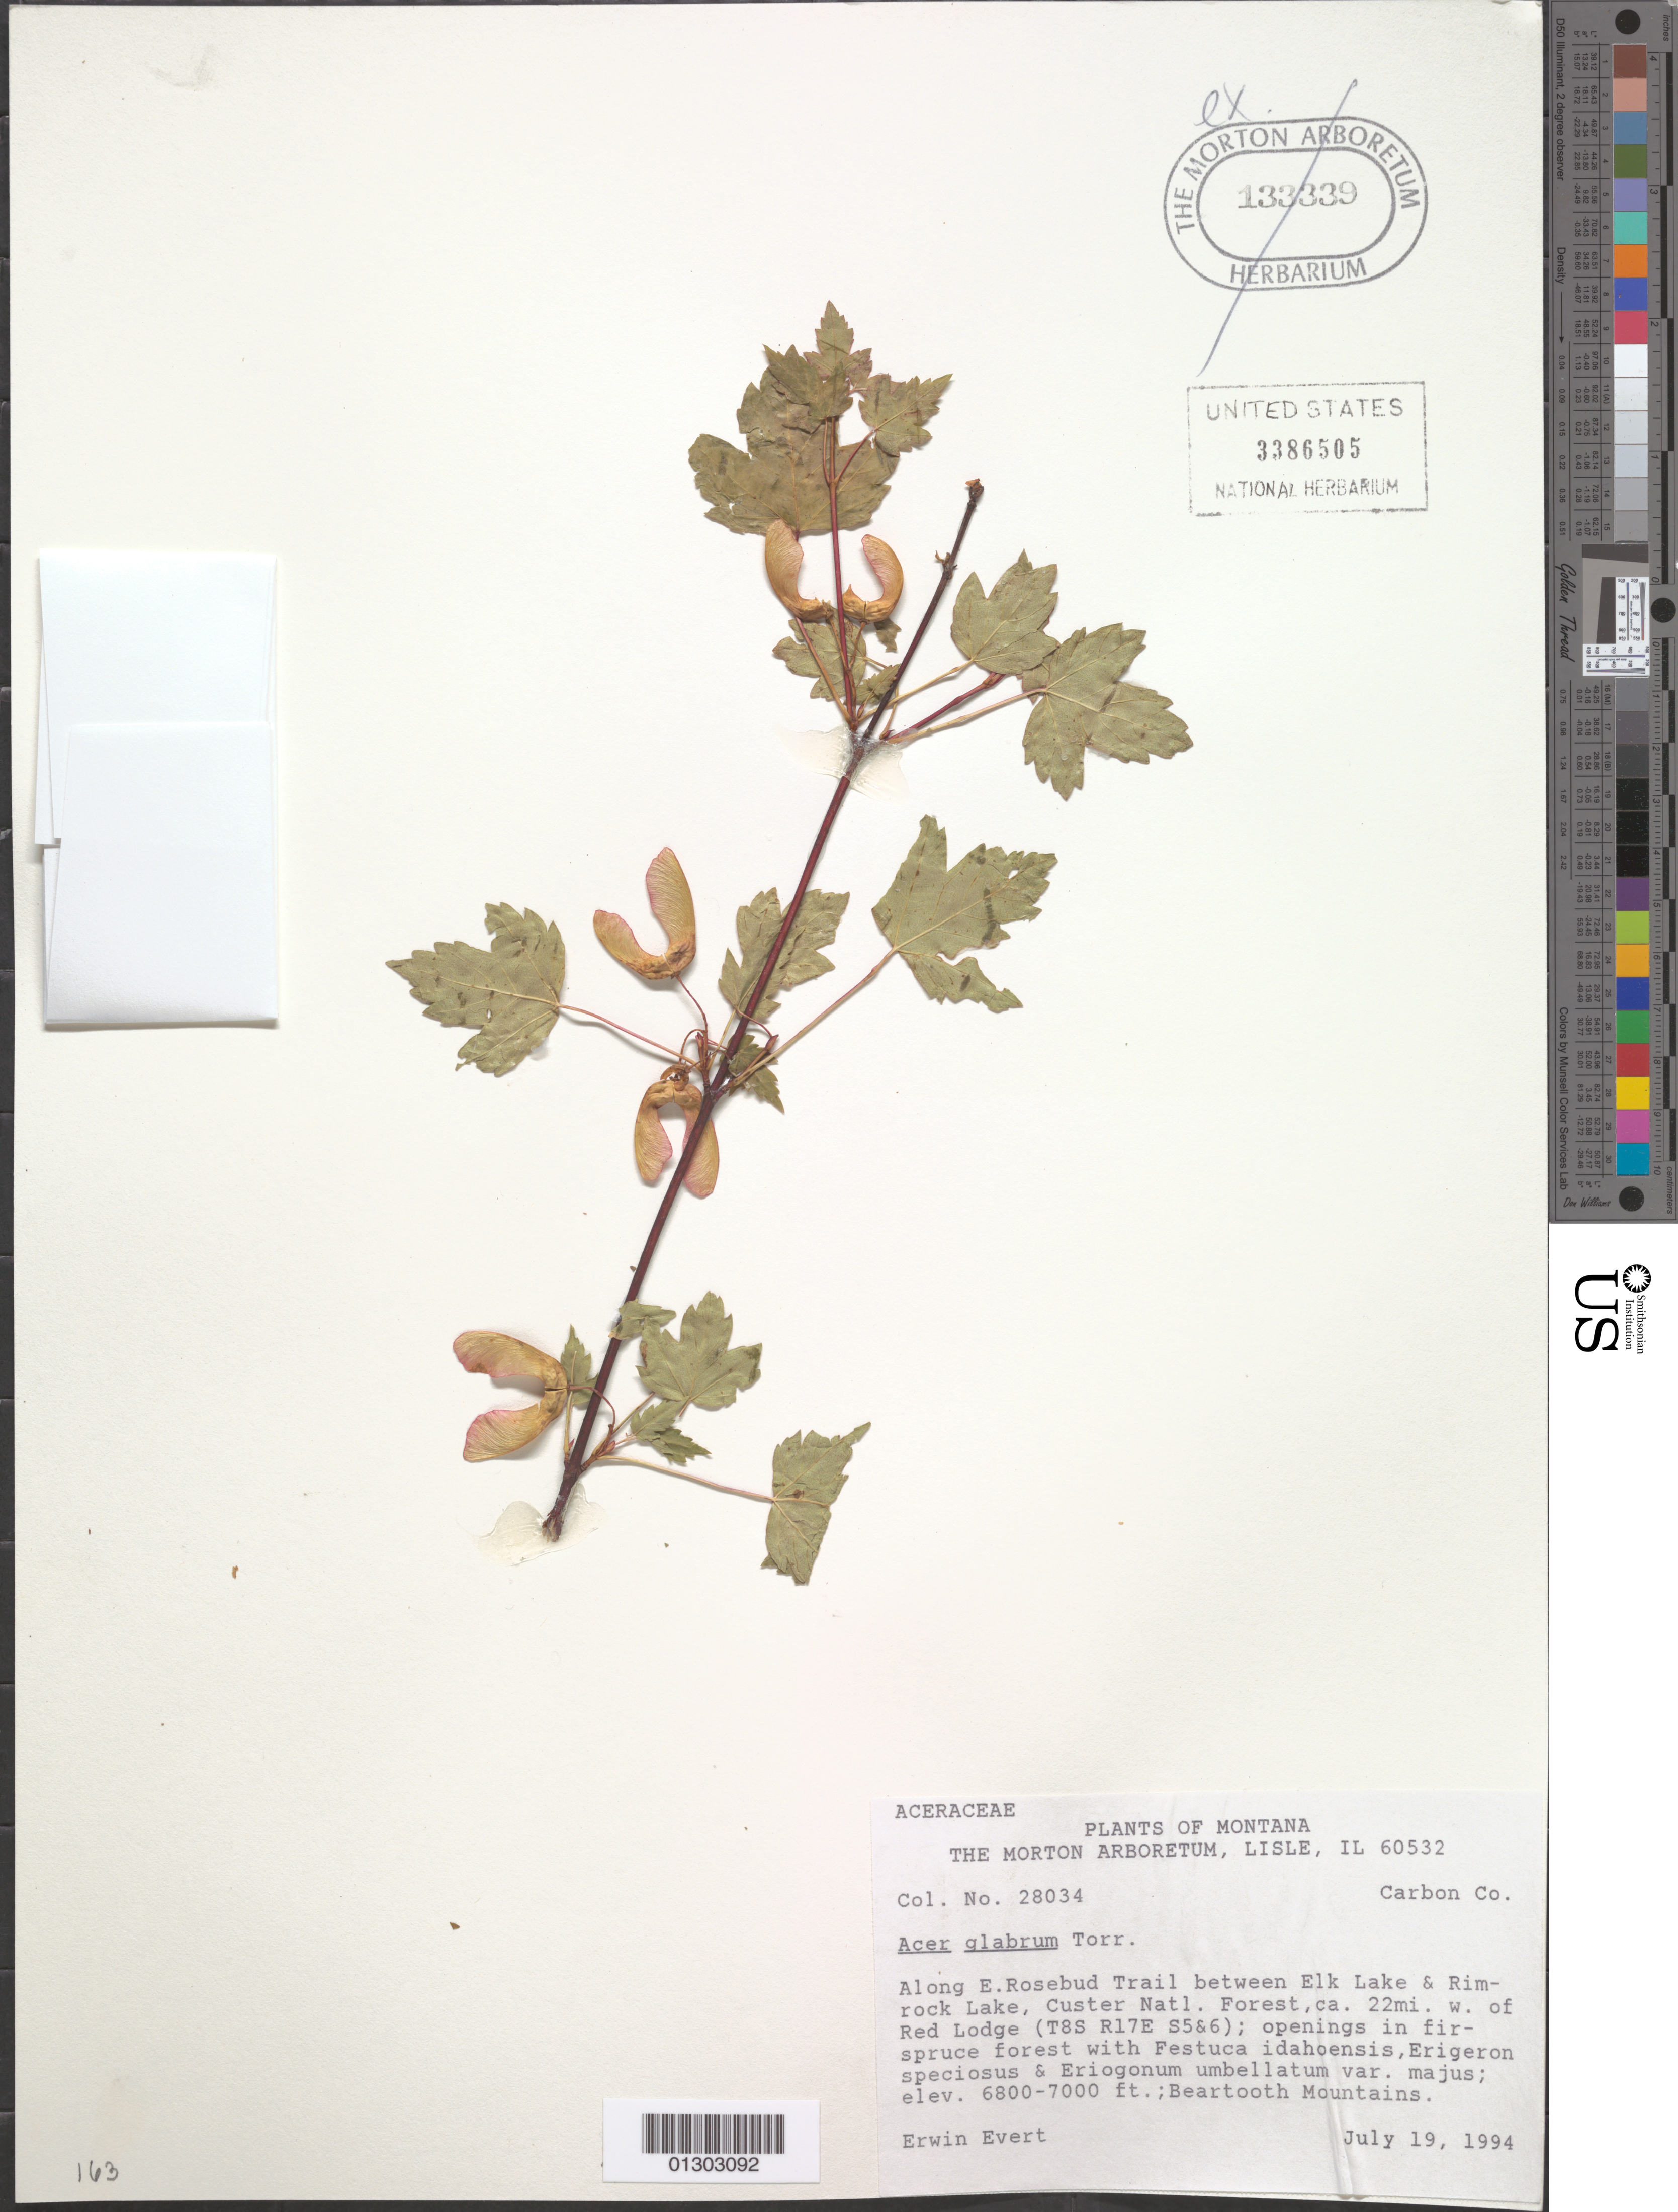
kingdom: Plantae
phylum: Tracheophyta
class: Magnoliopsida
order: Sapindales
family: Sapindaceae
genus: Acer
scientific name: Acer glabrum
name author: Torr.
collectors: E. F. Evert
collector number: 28034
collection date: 1994-07-19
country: United States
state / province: Montana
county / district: Carbon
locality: Beartooth Mountains. Custer National Park, along east Rosbud Trail between Elk Lake and Rimrock Lake, ca 22 milesW of Red Lodge.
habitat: Openings in fir-spruce forest with Festuca idahoensis, Erigeron speciosus & Eriogonum umbellatum var. majus.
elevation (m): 2073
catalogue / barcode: US 3386505